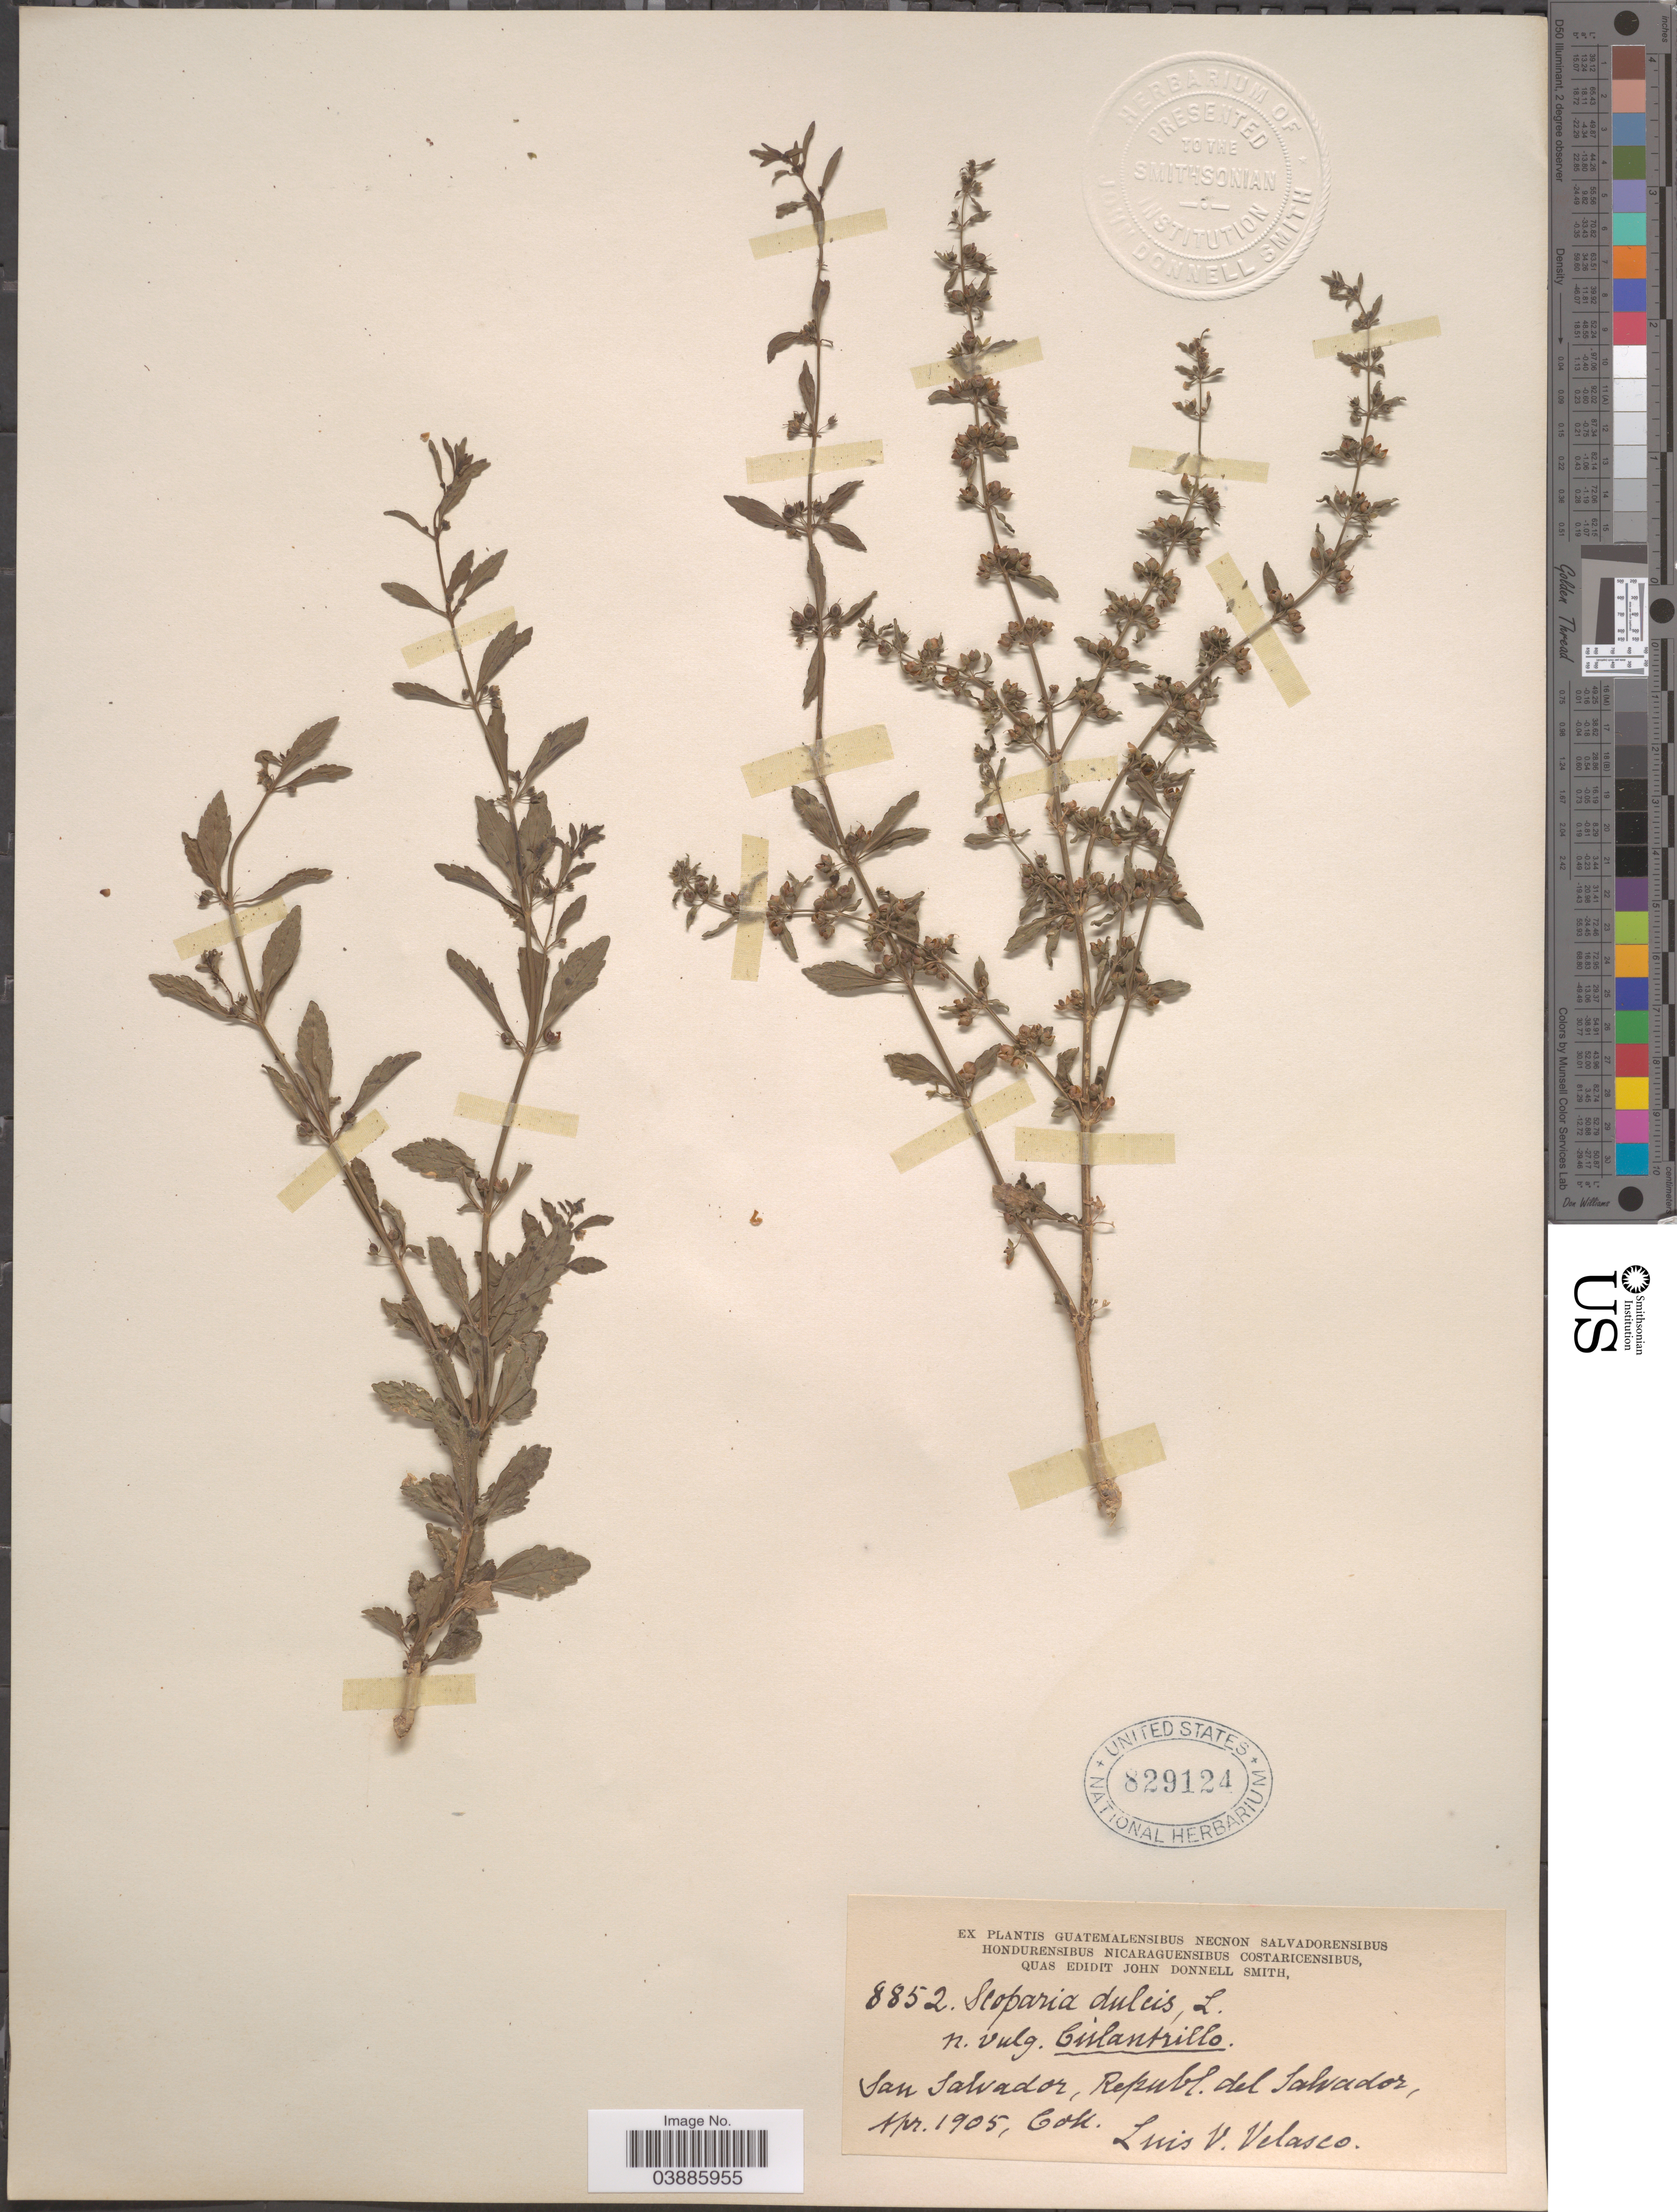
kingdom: Plantae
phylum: Tracheophyta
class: Magnoliopsida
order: Lamiales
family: Plantaginaceae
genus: Scoparia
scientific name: Scoparia dulcis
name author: L.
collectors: L. Velasco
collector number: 8852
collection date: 1905-04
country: El Salvador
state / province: San Salvador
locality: San Salvador, Republ. del Salvador.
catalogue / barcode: US 829124